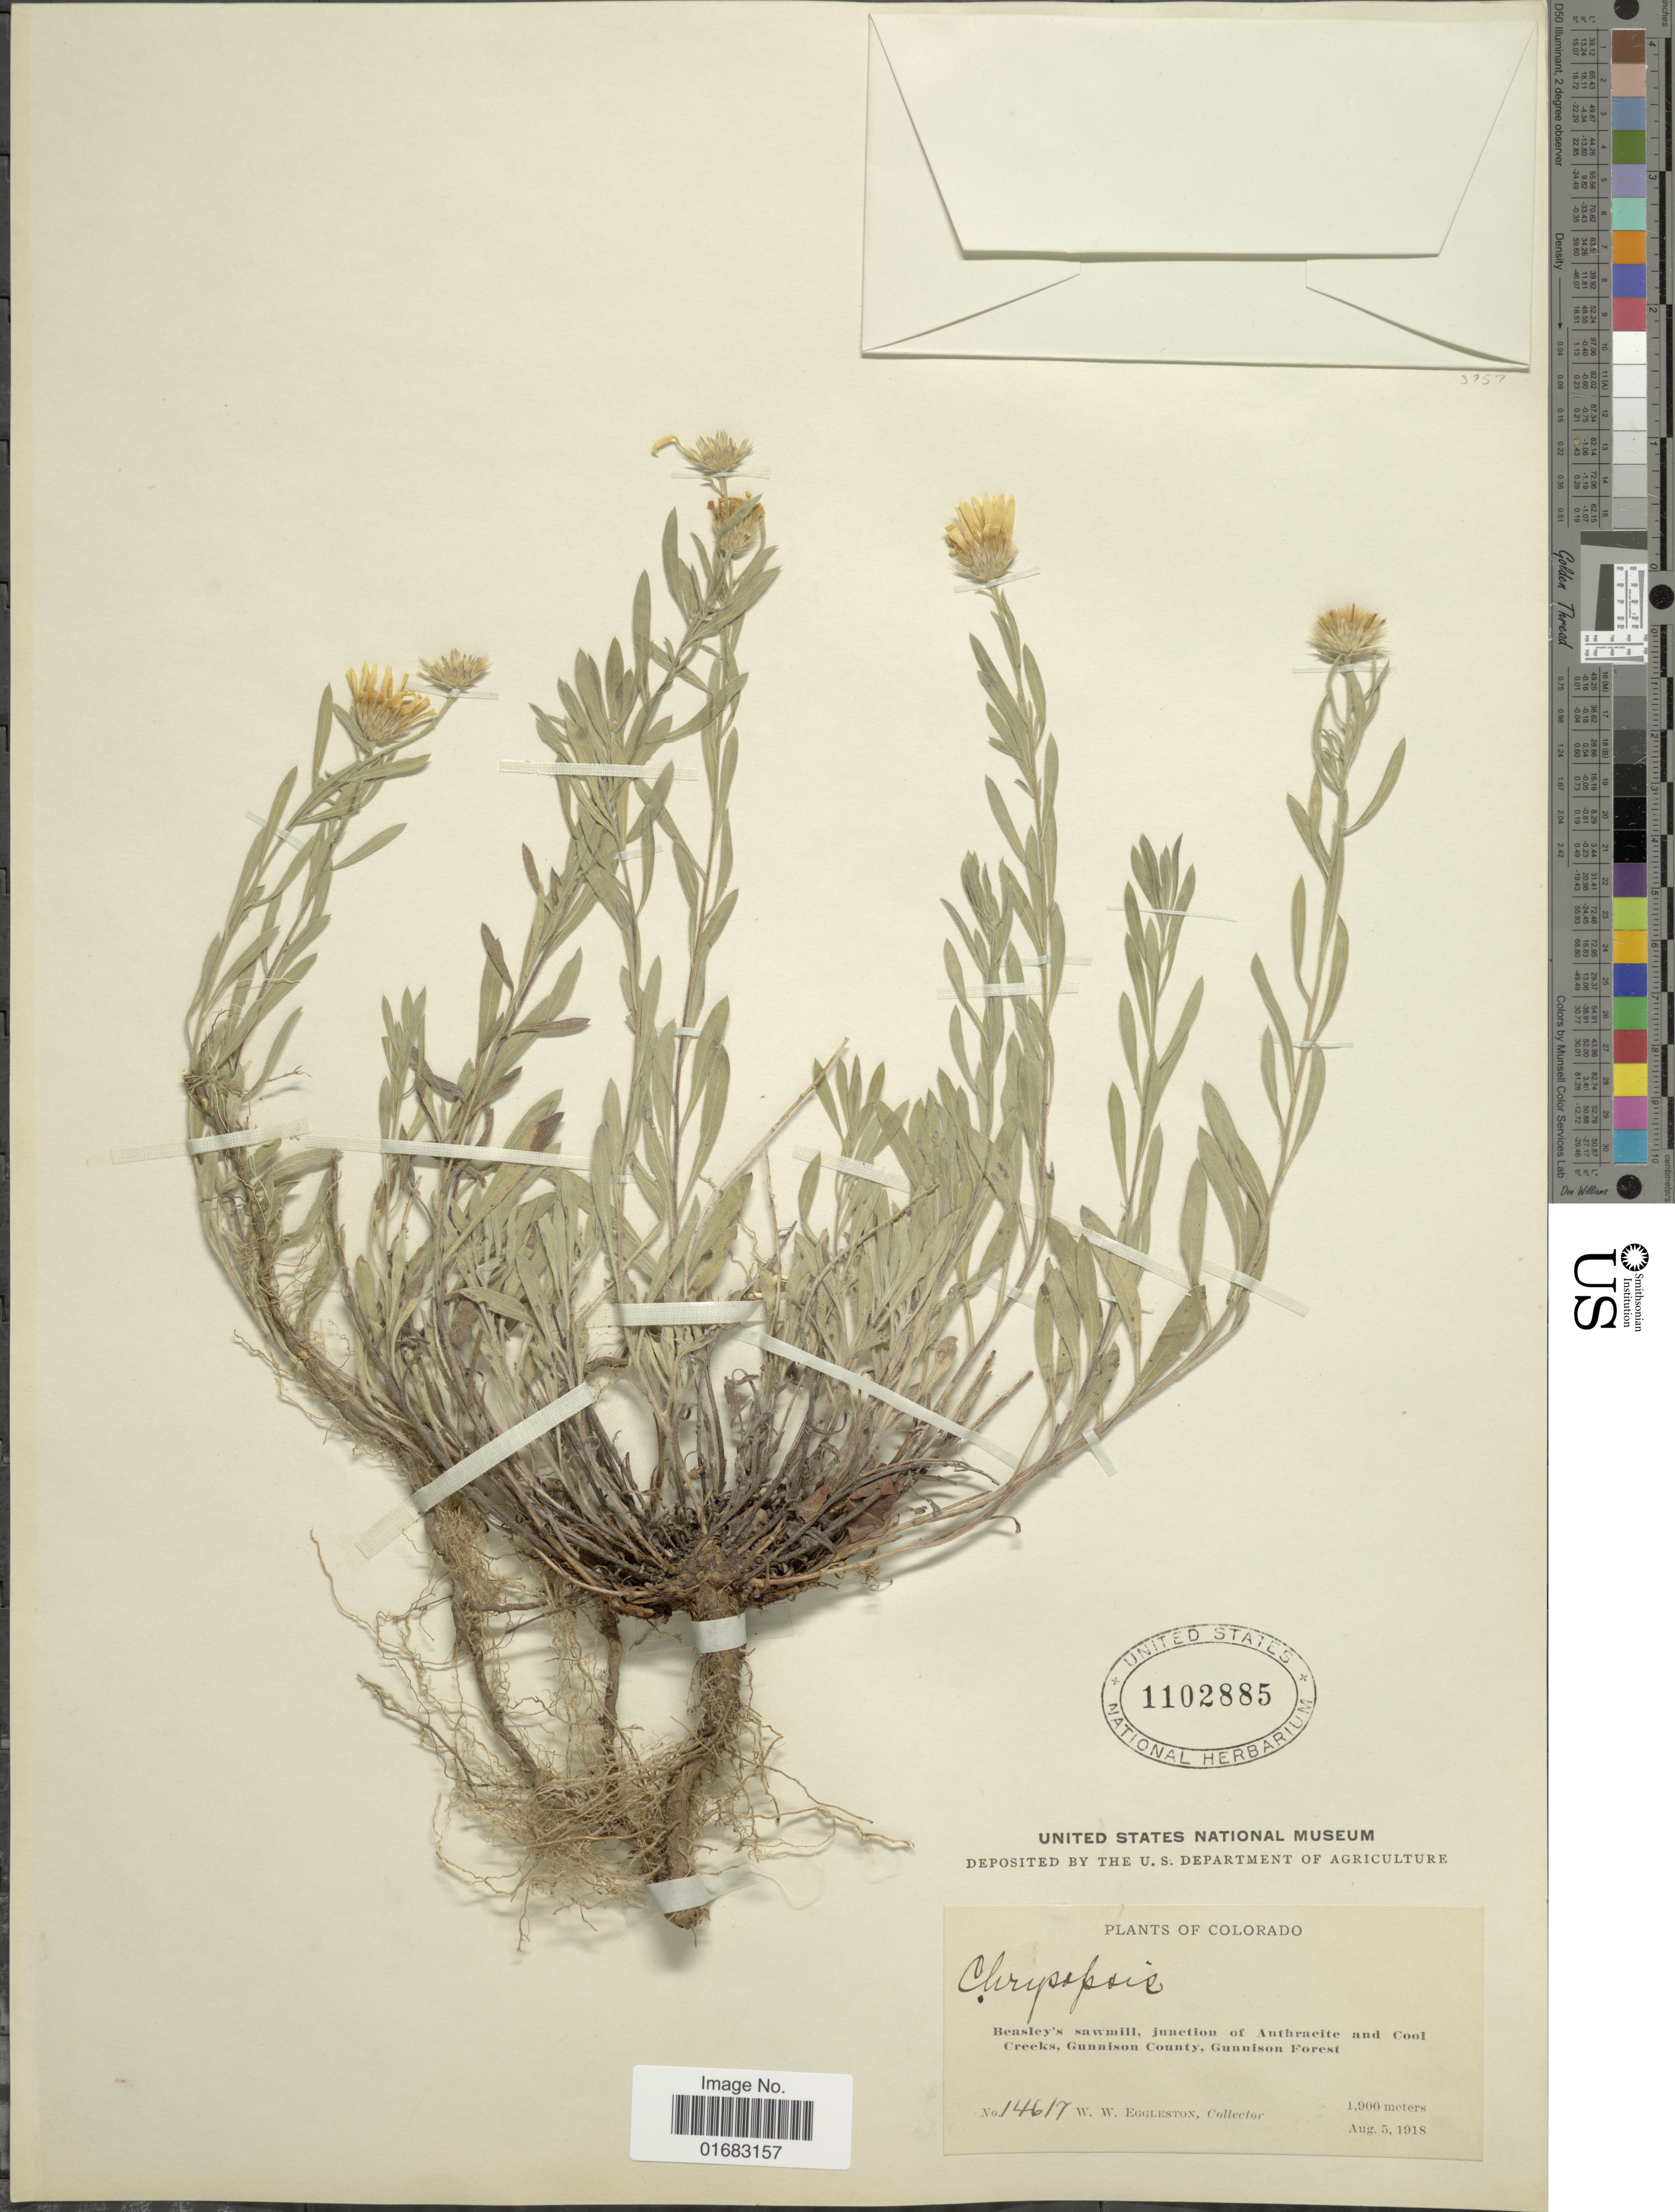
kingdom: Plantae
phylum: Tracheophyta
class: Magnoliopsida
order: Asterales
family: Asteraceae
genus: Heterotheca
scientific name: Heterotheca sp.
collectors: W. W. Eggleston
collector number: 14617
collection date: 1918-08-05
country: United States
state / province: Colorado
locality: Colorado. Beasley's sawmill, junction of Anthracite and Cool Creeks, Gunnison County, Gunnison Forest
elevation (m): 1900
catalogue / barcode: US 1102885